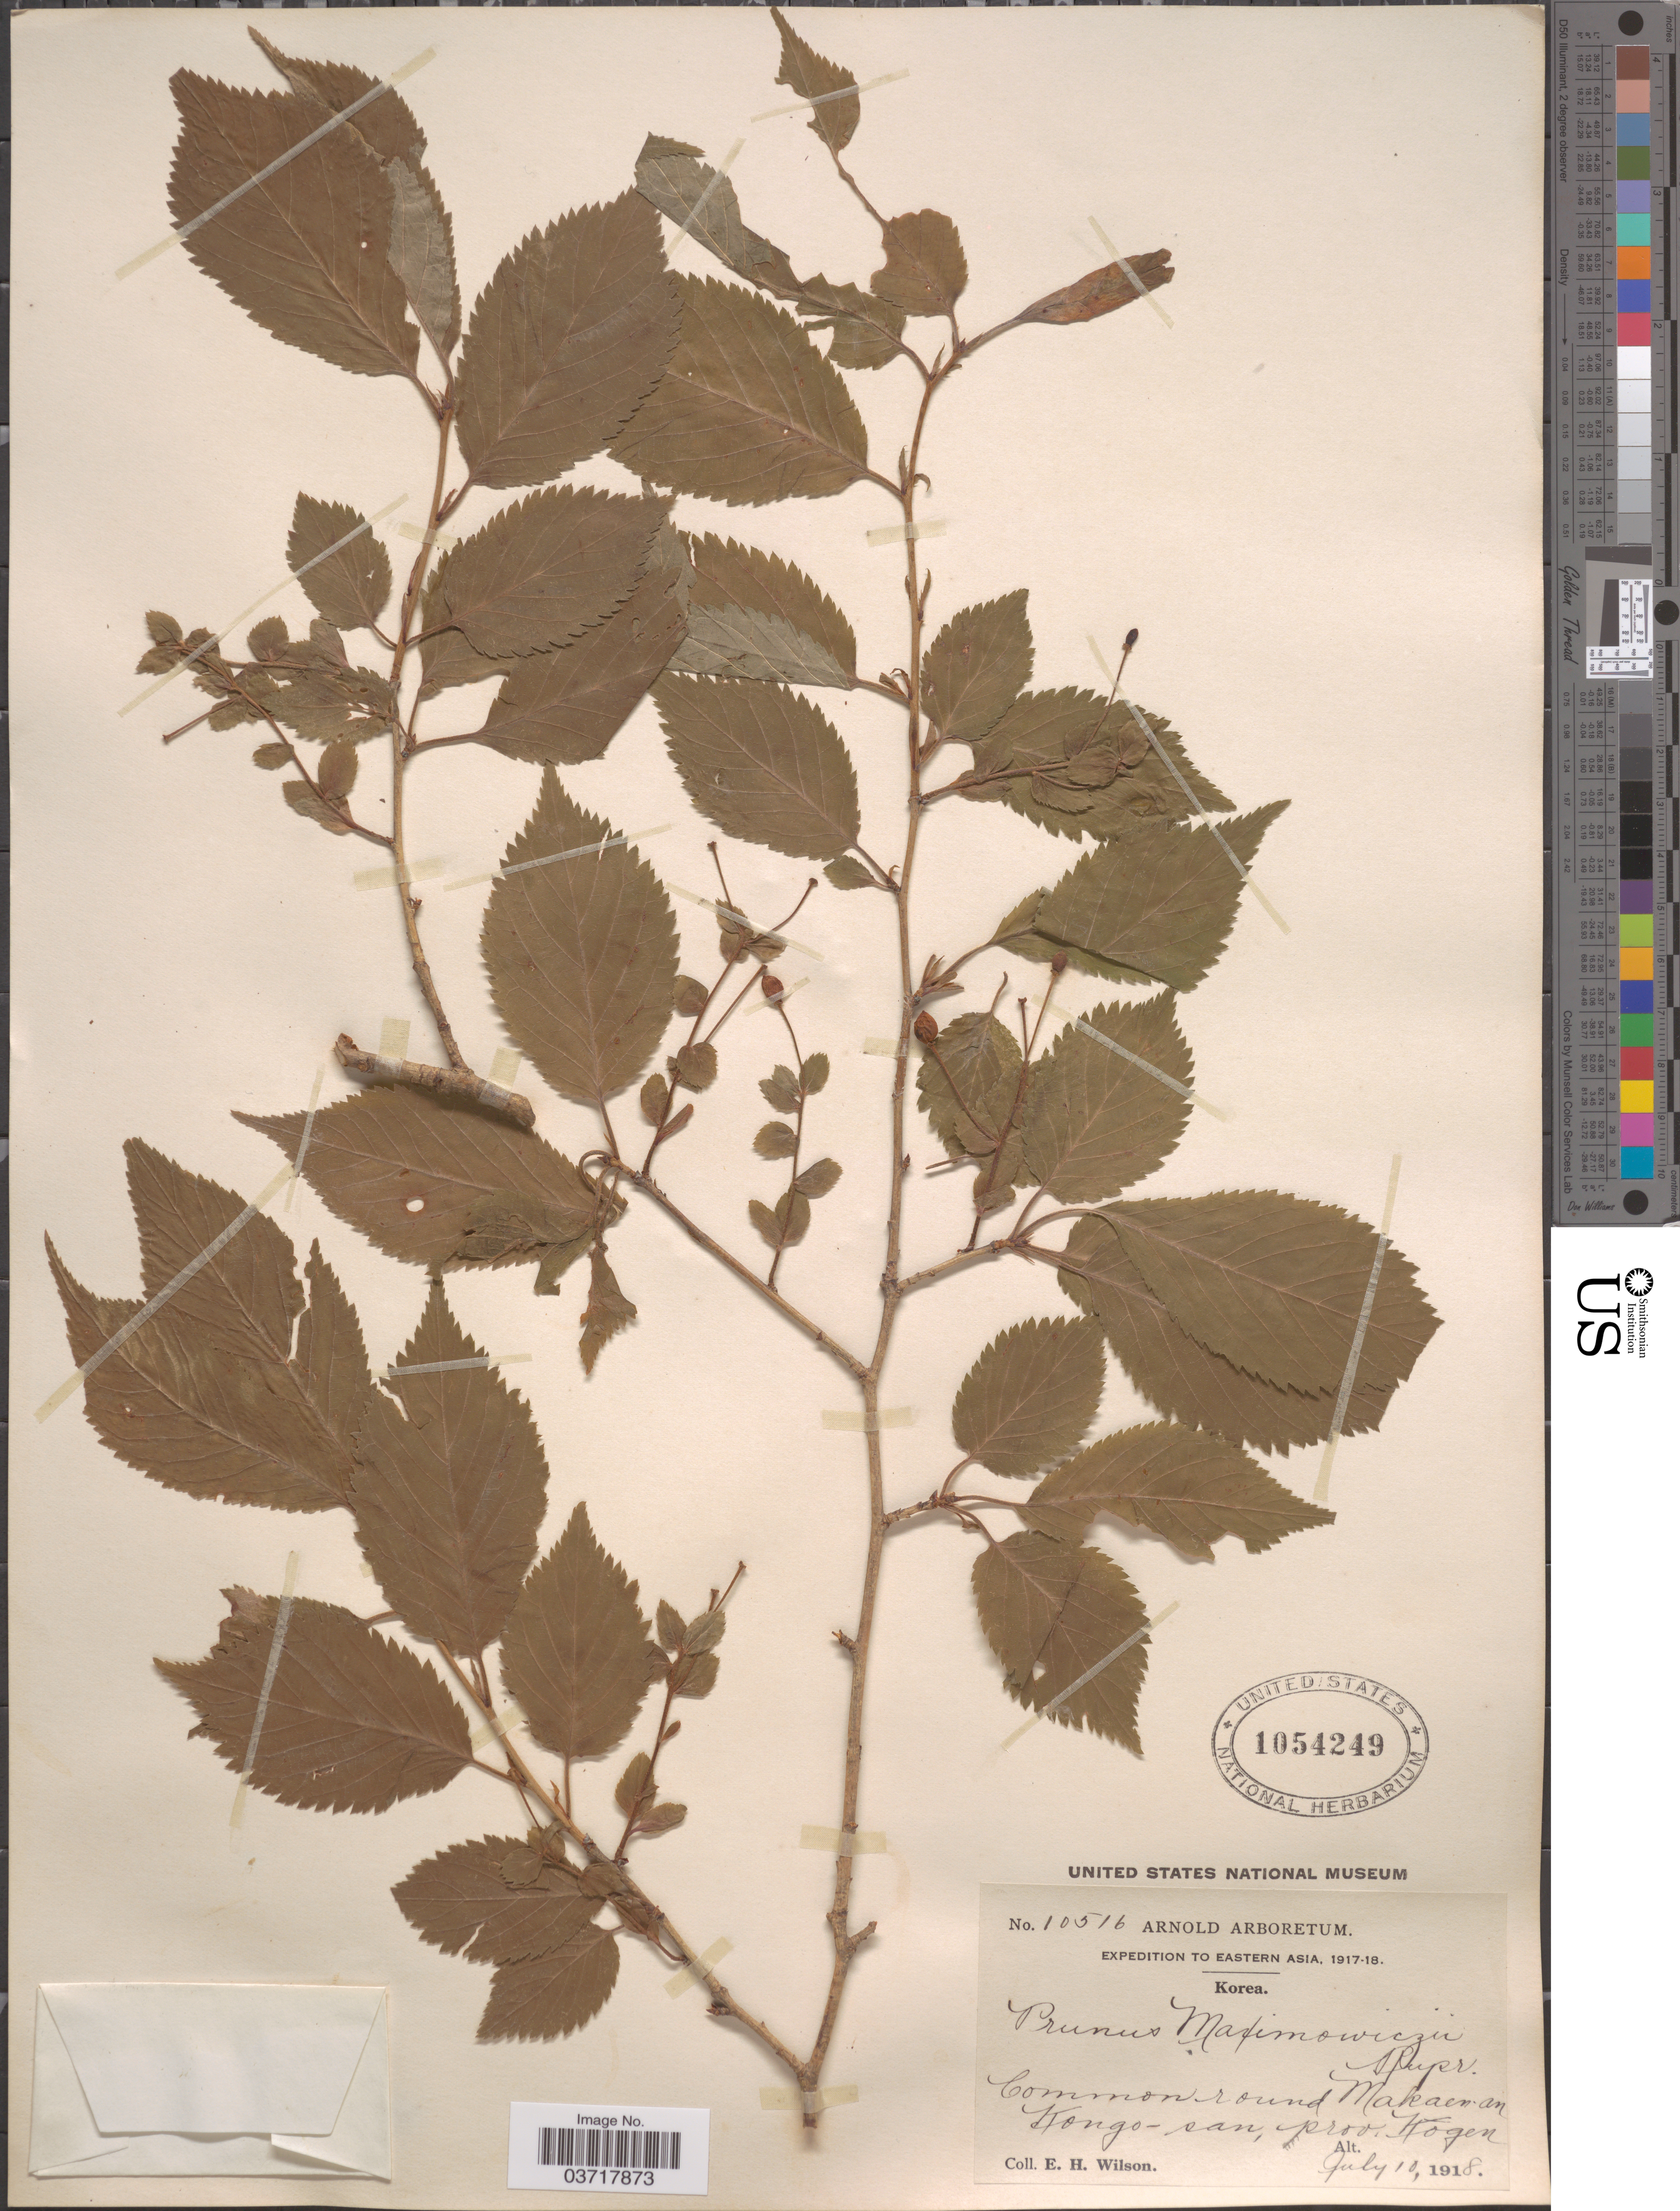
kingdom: Plantae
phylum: Tracheophyta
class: Magnoliopsida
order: Rosales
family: Rosaceae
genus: Prunus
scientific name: Prunus maximowiczii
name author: Rupr.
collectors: E. Wilson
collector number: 10516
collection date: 1918-07-10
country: North Korea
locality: Round Makaen-an, Kongo-san, prov. Kōgen.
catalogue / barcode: US 1054249